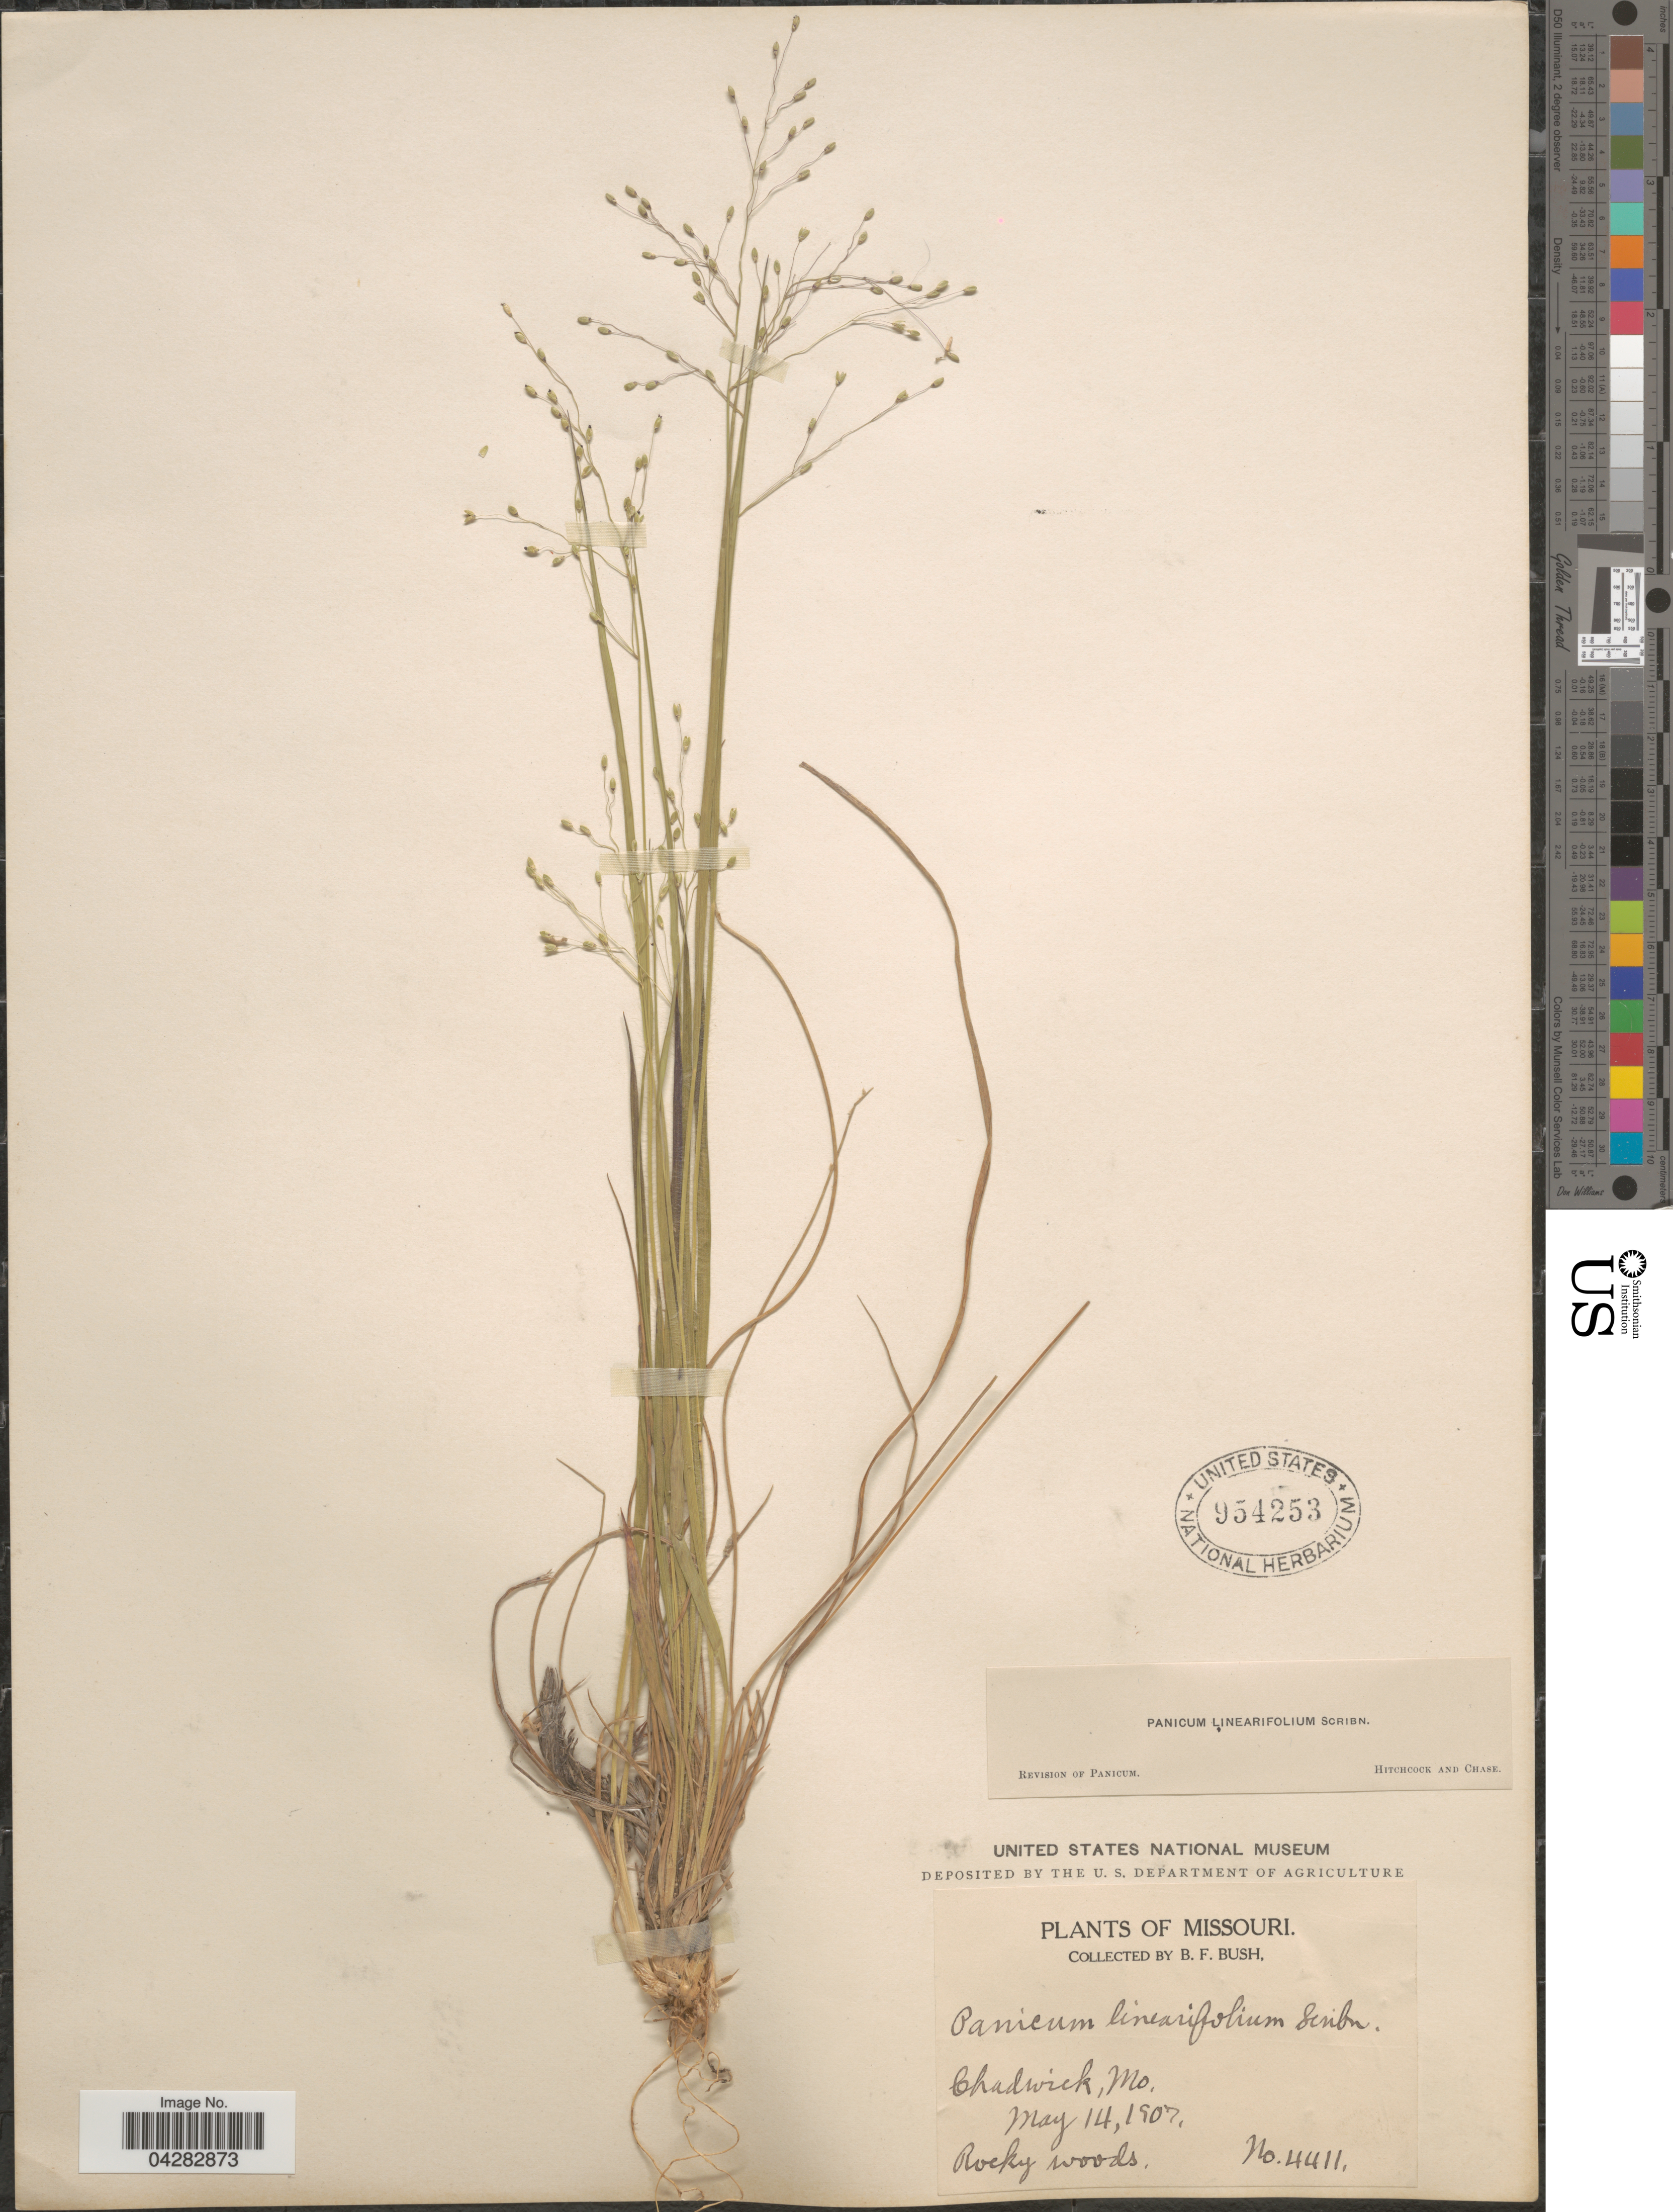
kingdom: Plantae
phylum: Tracheophyta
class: Liliopsida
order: Poales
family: Poaceae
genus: Dichanthelium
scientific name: Dichanthelium linearifolium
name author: (Scribn.) Gould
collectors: B. F. Bush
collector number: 4411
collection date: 1907-05-14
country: United States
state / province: Missouri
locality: Chadwick.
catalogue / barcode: US 954253